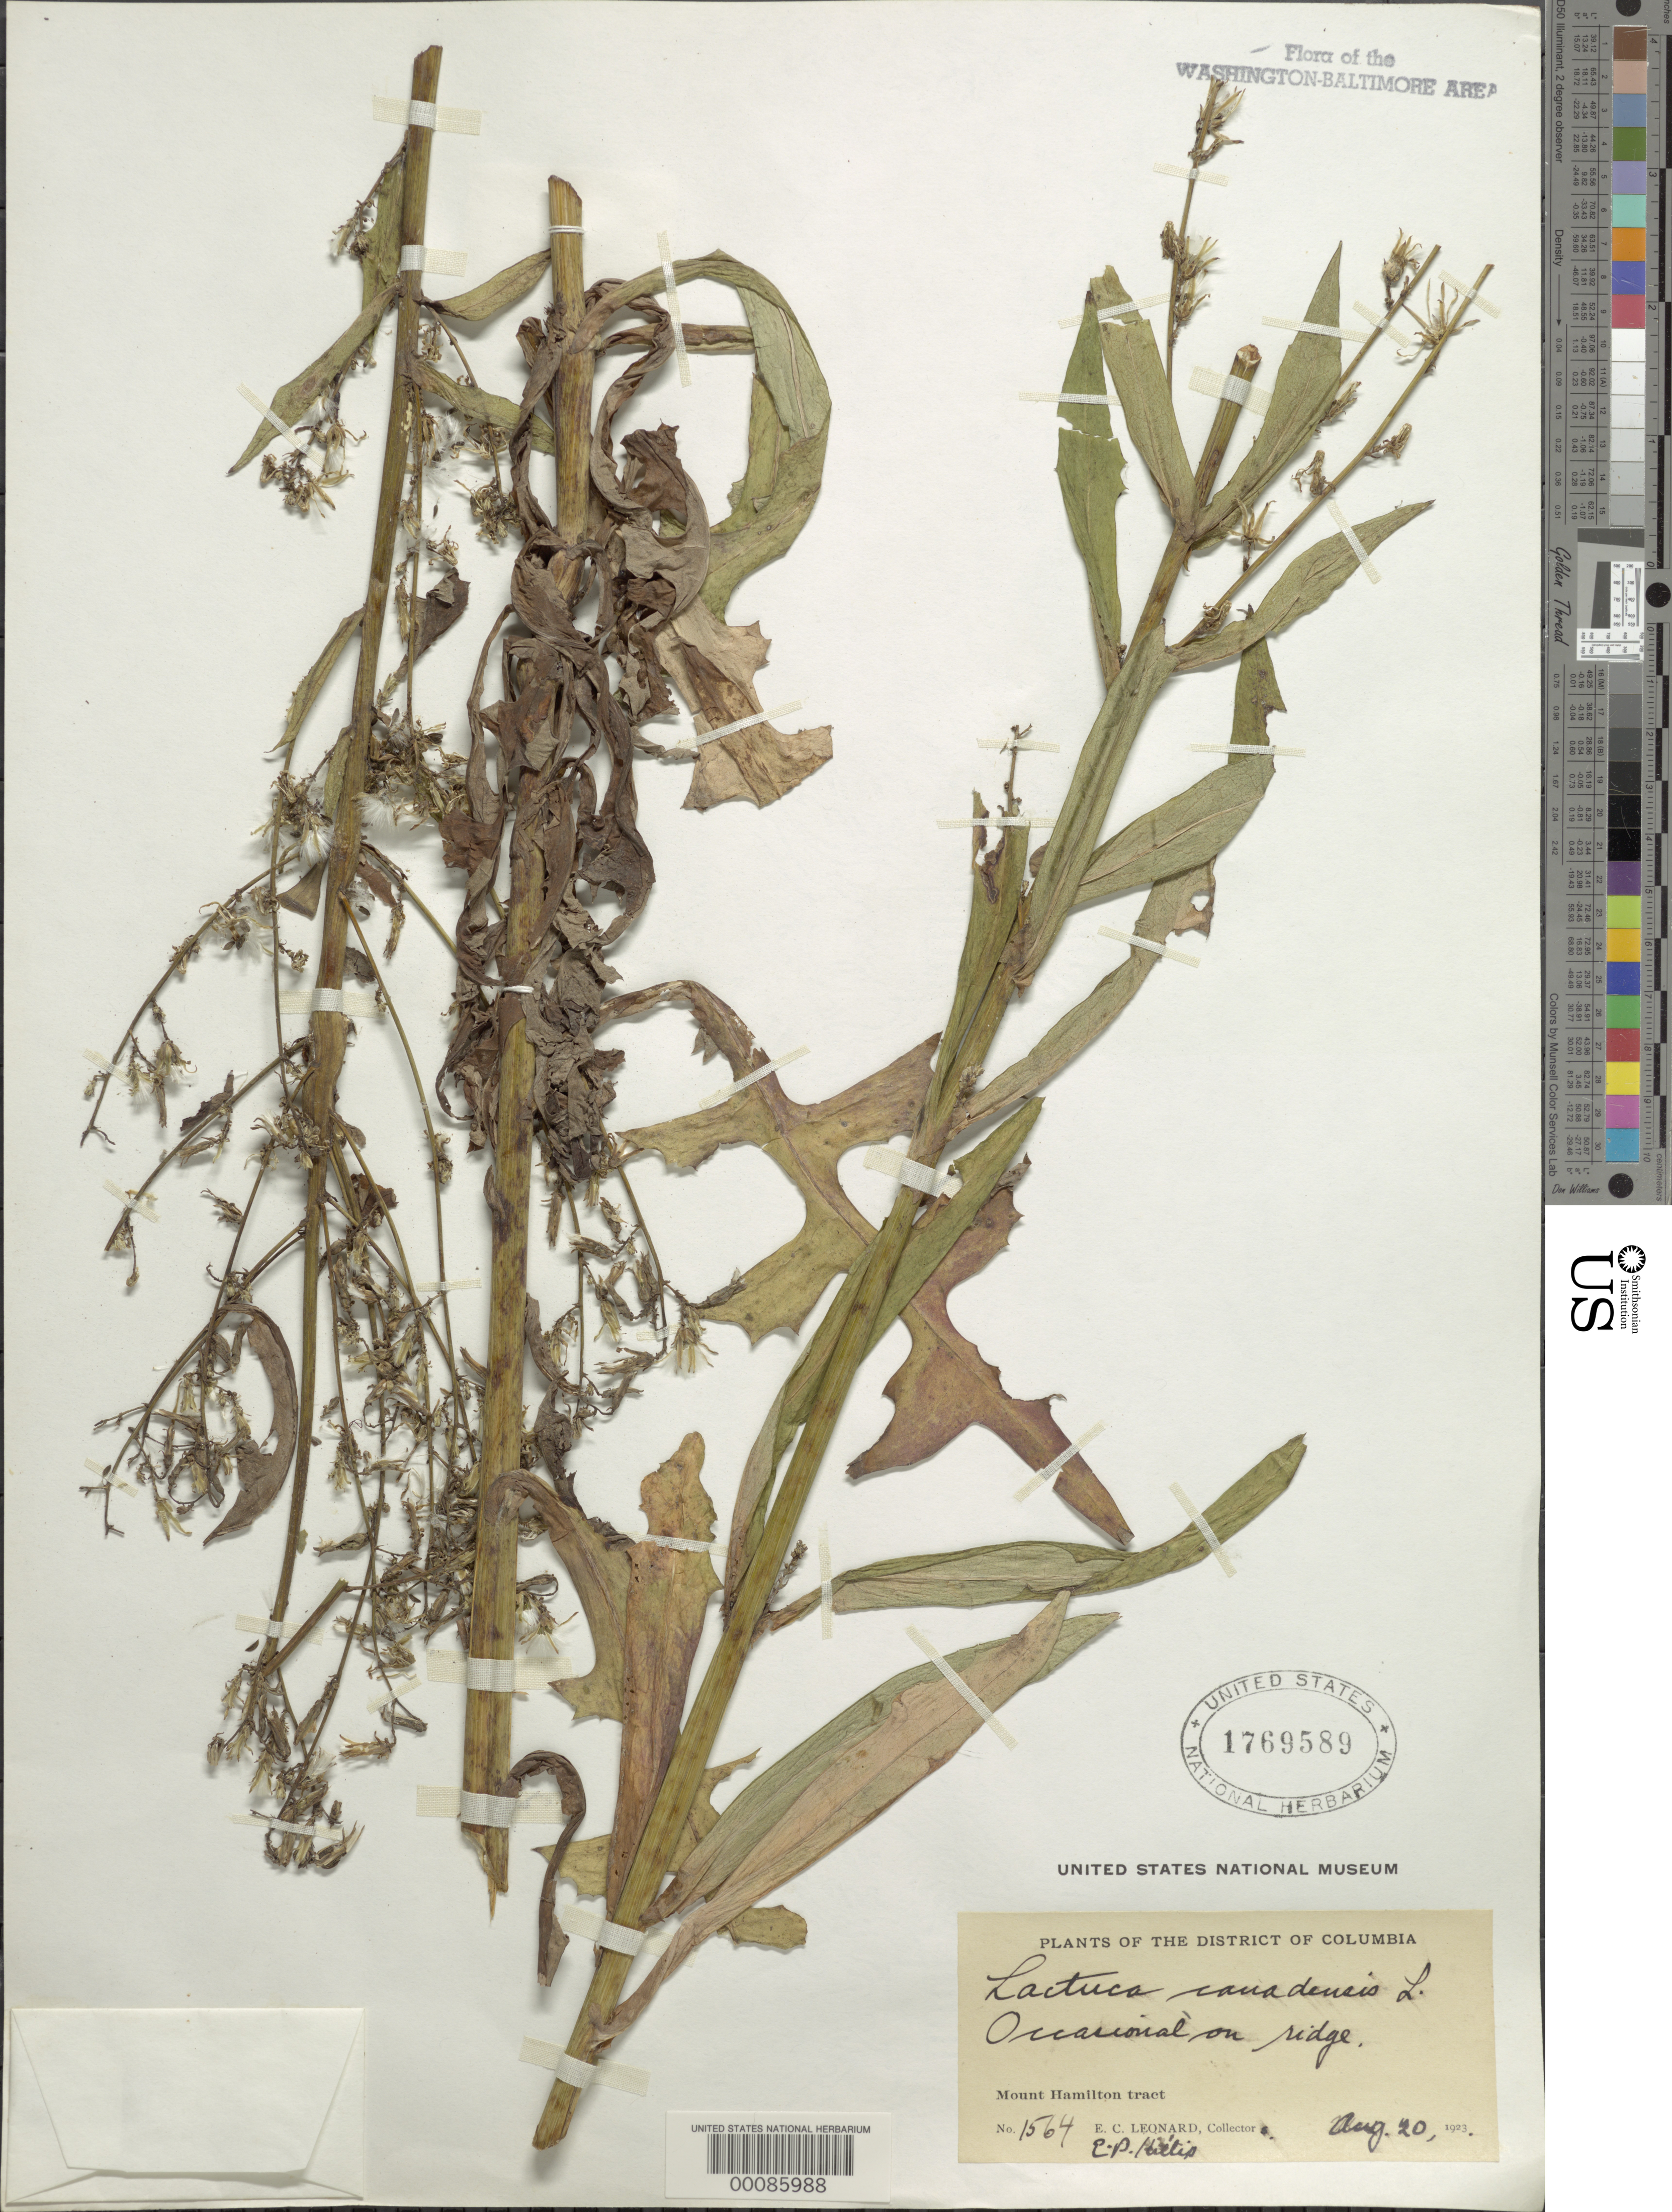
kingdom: Plantae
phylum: Tracheophyta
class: Magnoliopsida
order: Asterales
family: Asteraceae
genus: Lactuca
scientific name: Lactuca canadensis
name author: L.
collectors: E. C. Leonard & E. P. Killip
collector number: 1564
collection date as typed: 20 Aug 1923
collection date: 1923-08-20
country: United States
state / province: District of Columbia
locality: Mount Hamilton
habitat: Ridge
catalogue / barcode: US 1769589